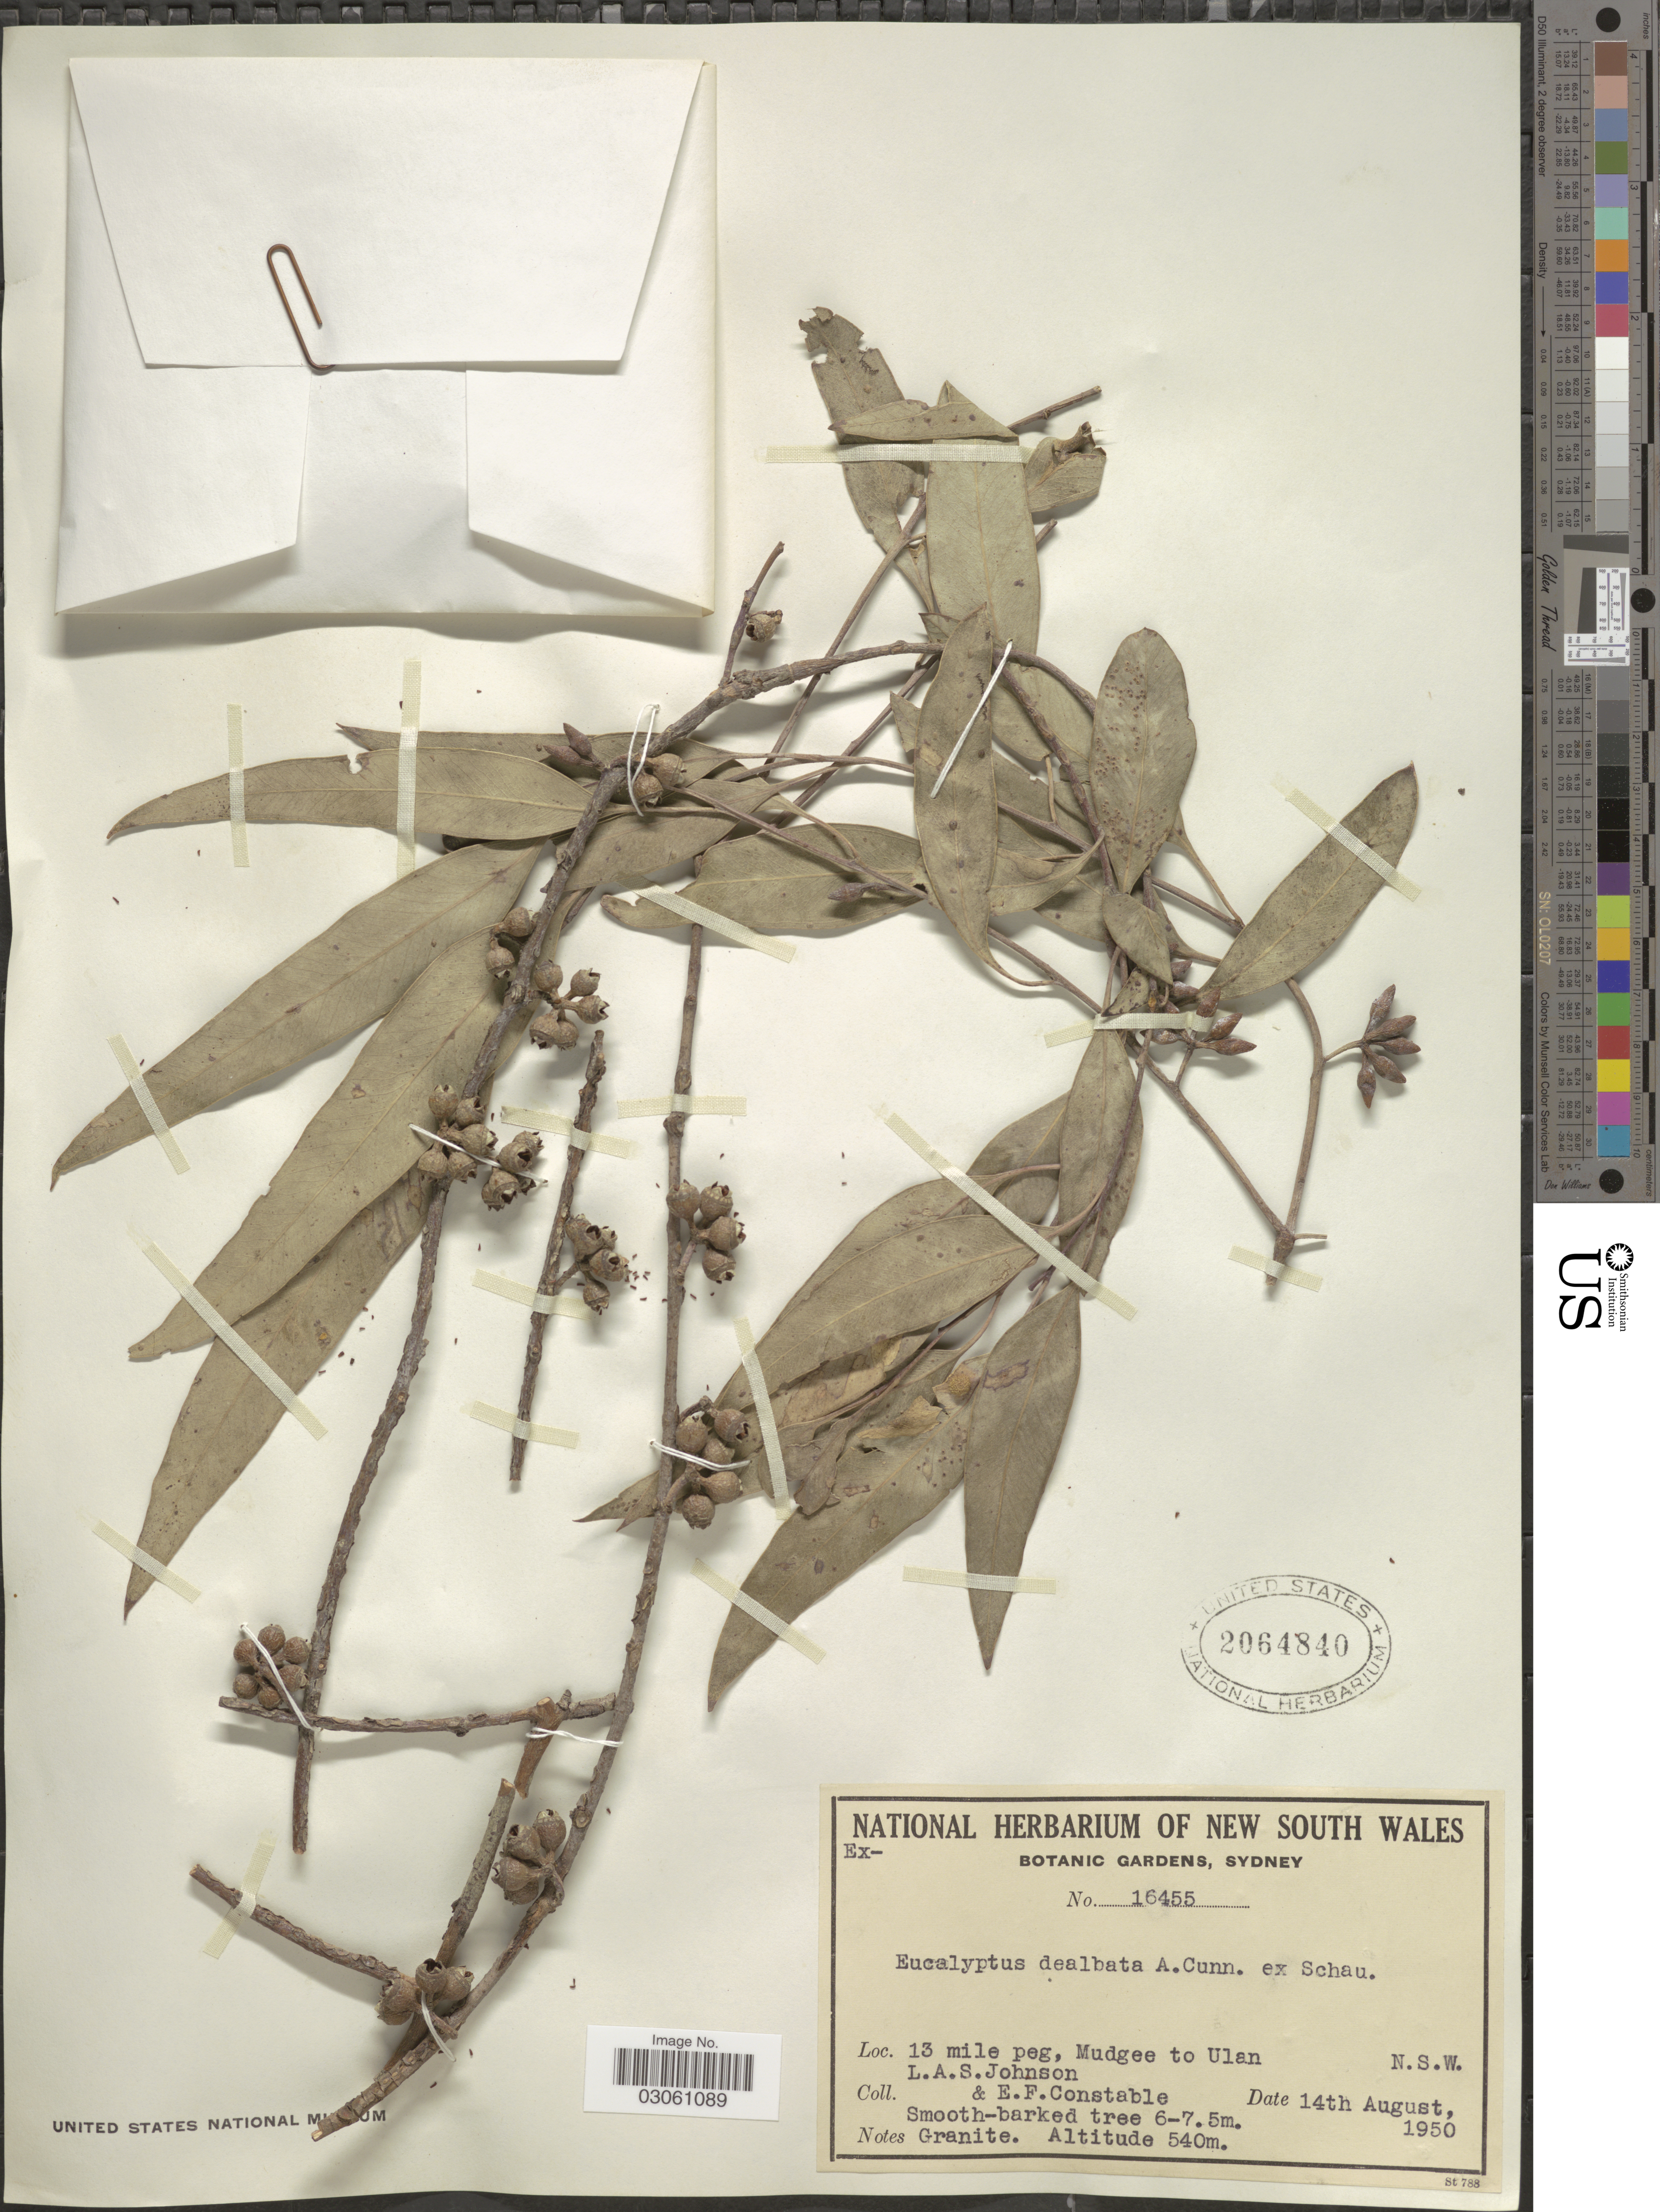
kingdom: Plantae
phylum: Tracheophyta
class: Magnoliopsida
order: Myrtales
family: Myrtaceae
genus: Eucalyptus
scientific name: Eucalyptus dealbata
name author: A. Cunn. ex S. Schauer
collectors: L. A. S. Johnson & E. F. Constable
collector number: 16455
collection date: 1950-08-14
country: Australia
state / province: New South Wales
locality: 13 mile peg, Mudgee to Ulan.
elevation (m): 540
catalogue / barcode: US 2064840